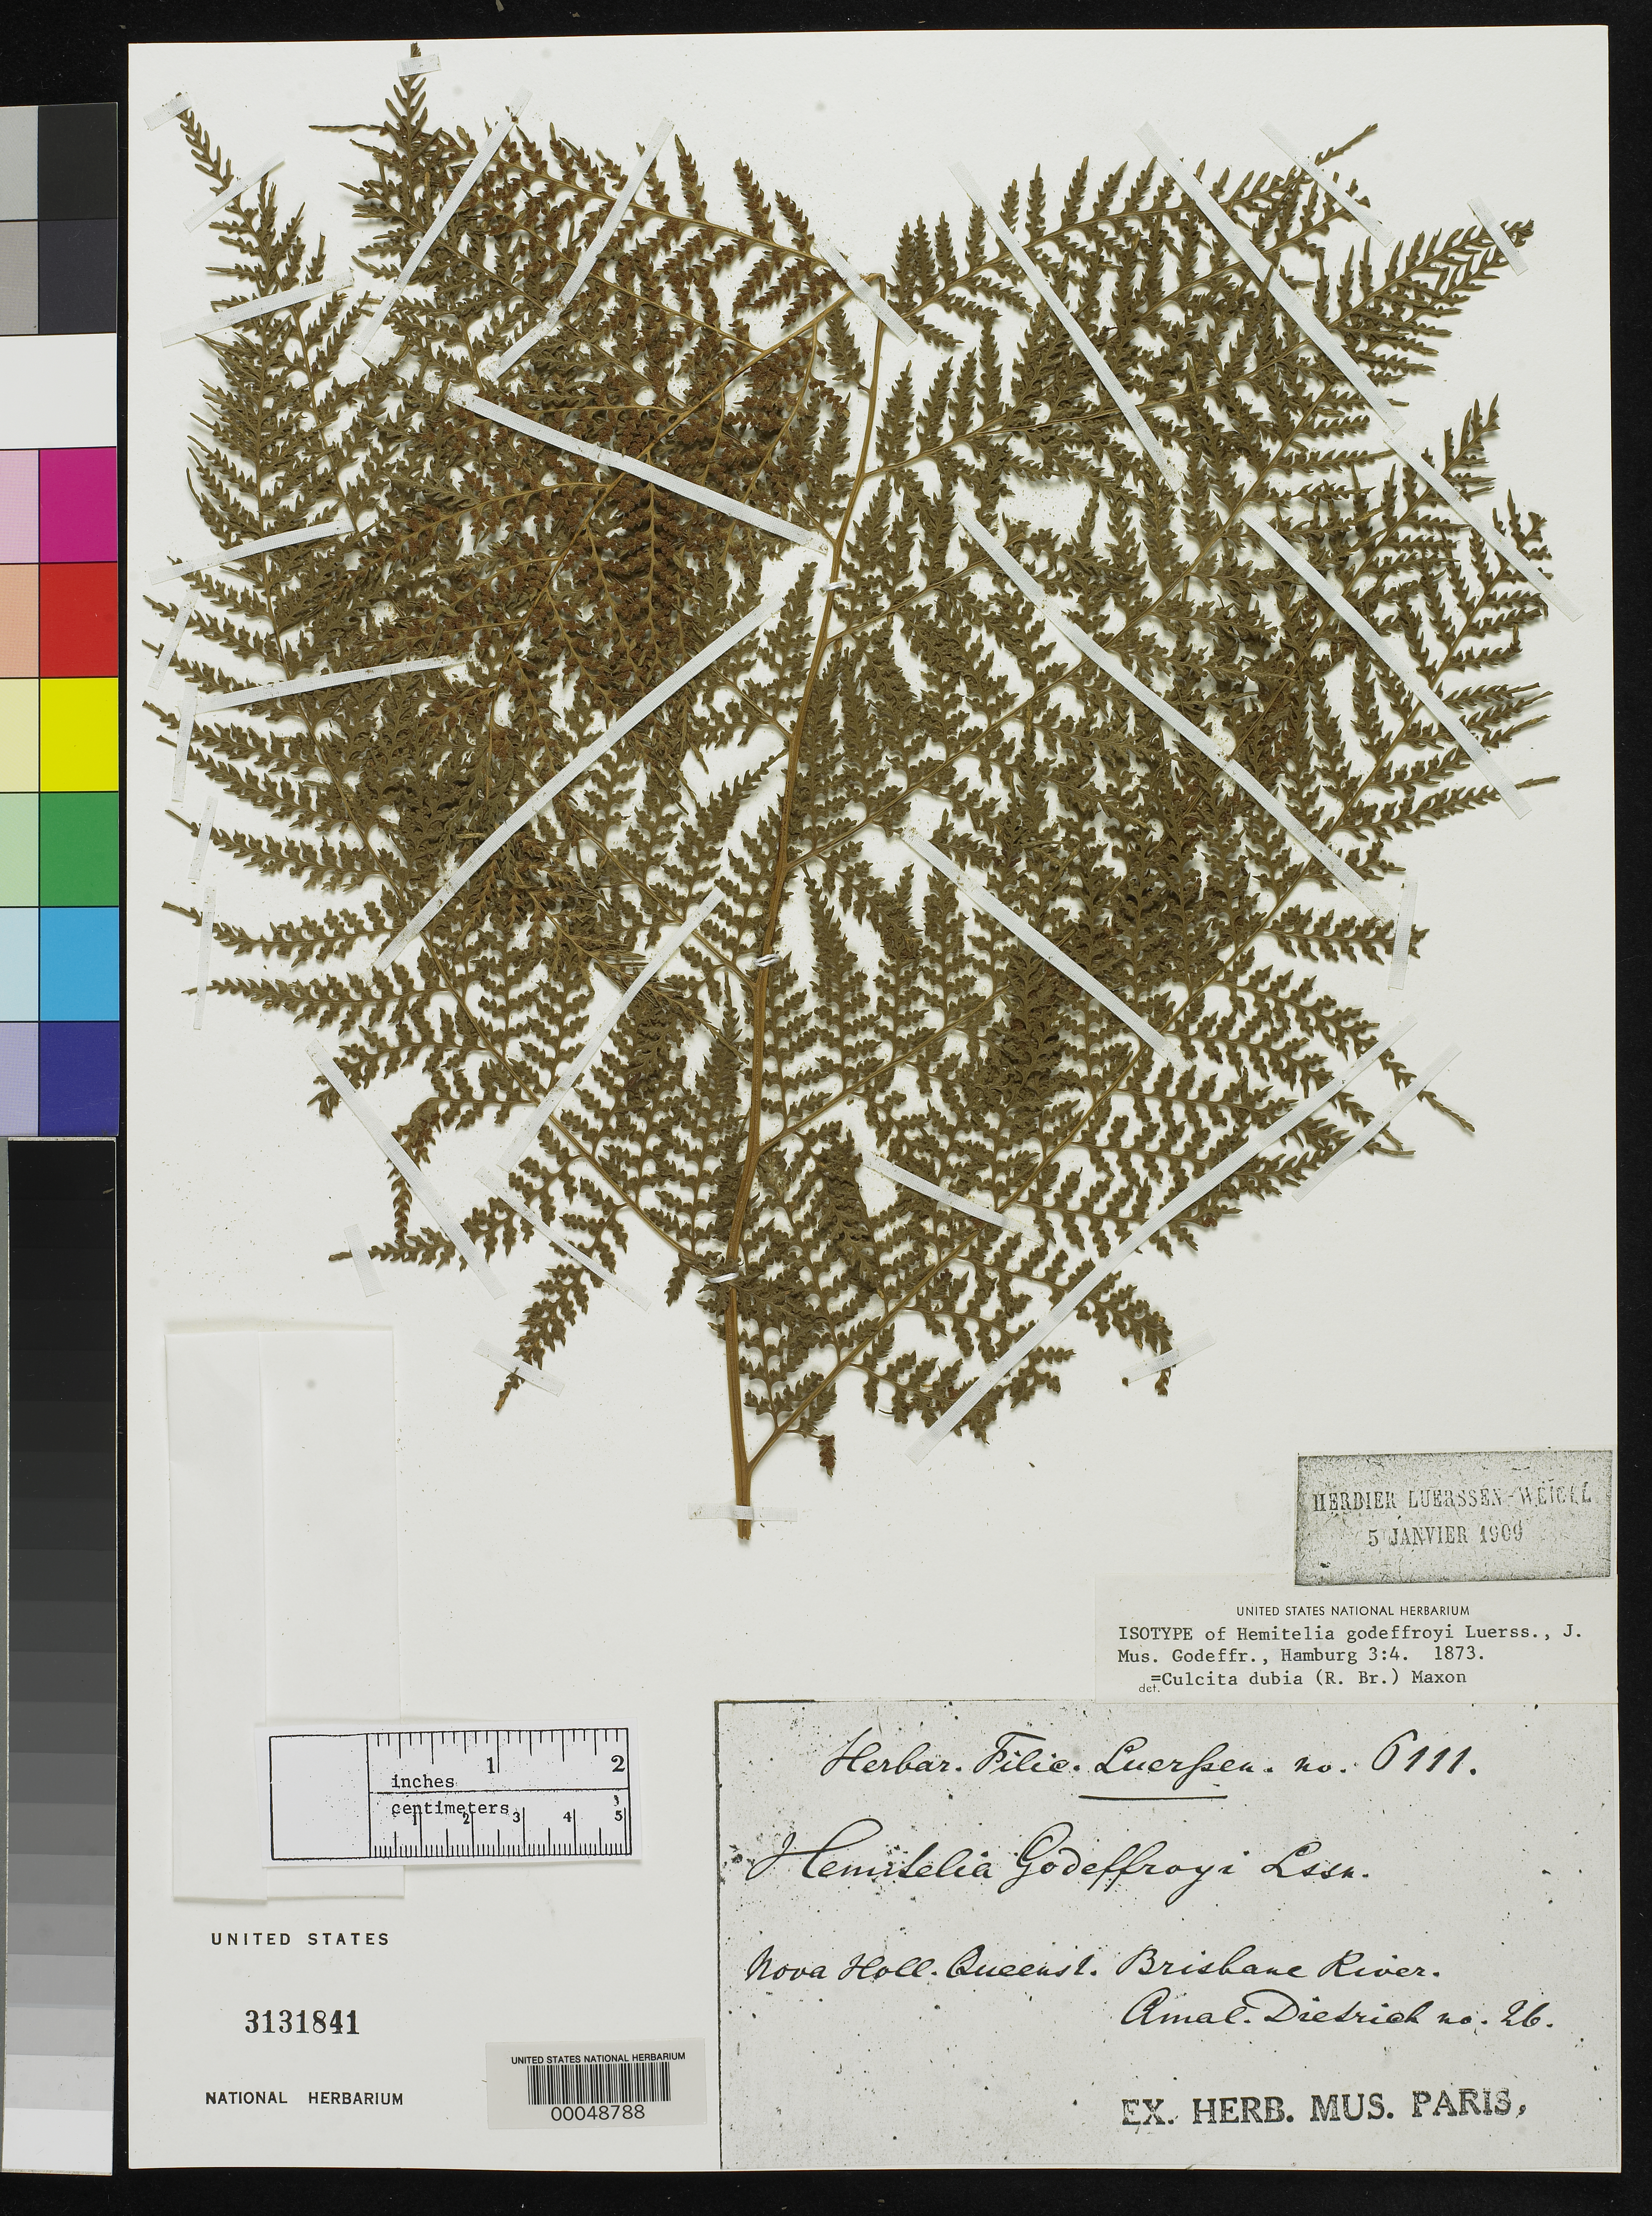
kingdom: Plantae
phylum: Tracheophyta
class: Polypodiopsida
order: Cyatheales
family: Cyatheaceae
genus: Hemitelia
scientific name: Hemitelia godeffroyi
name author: Luerssen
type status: Isotype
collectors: A. Dietrich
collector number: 26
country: Australia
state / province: Queensland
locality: Brisbane River.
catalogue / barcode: US 3131841